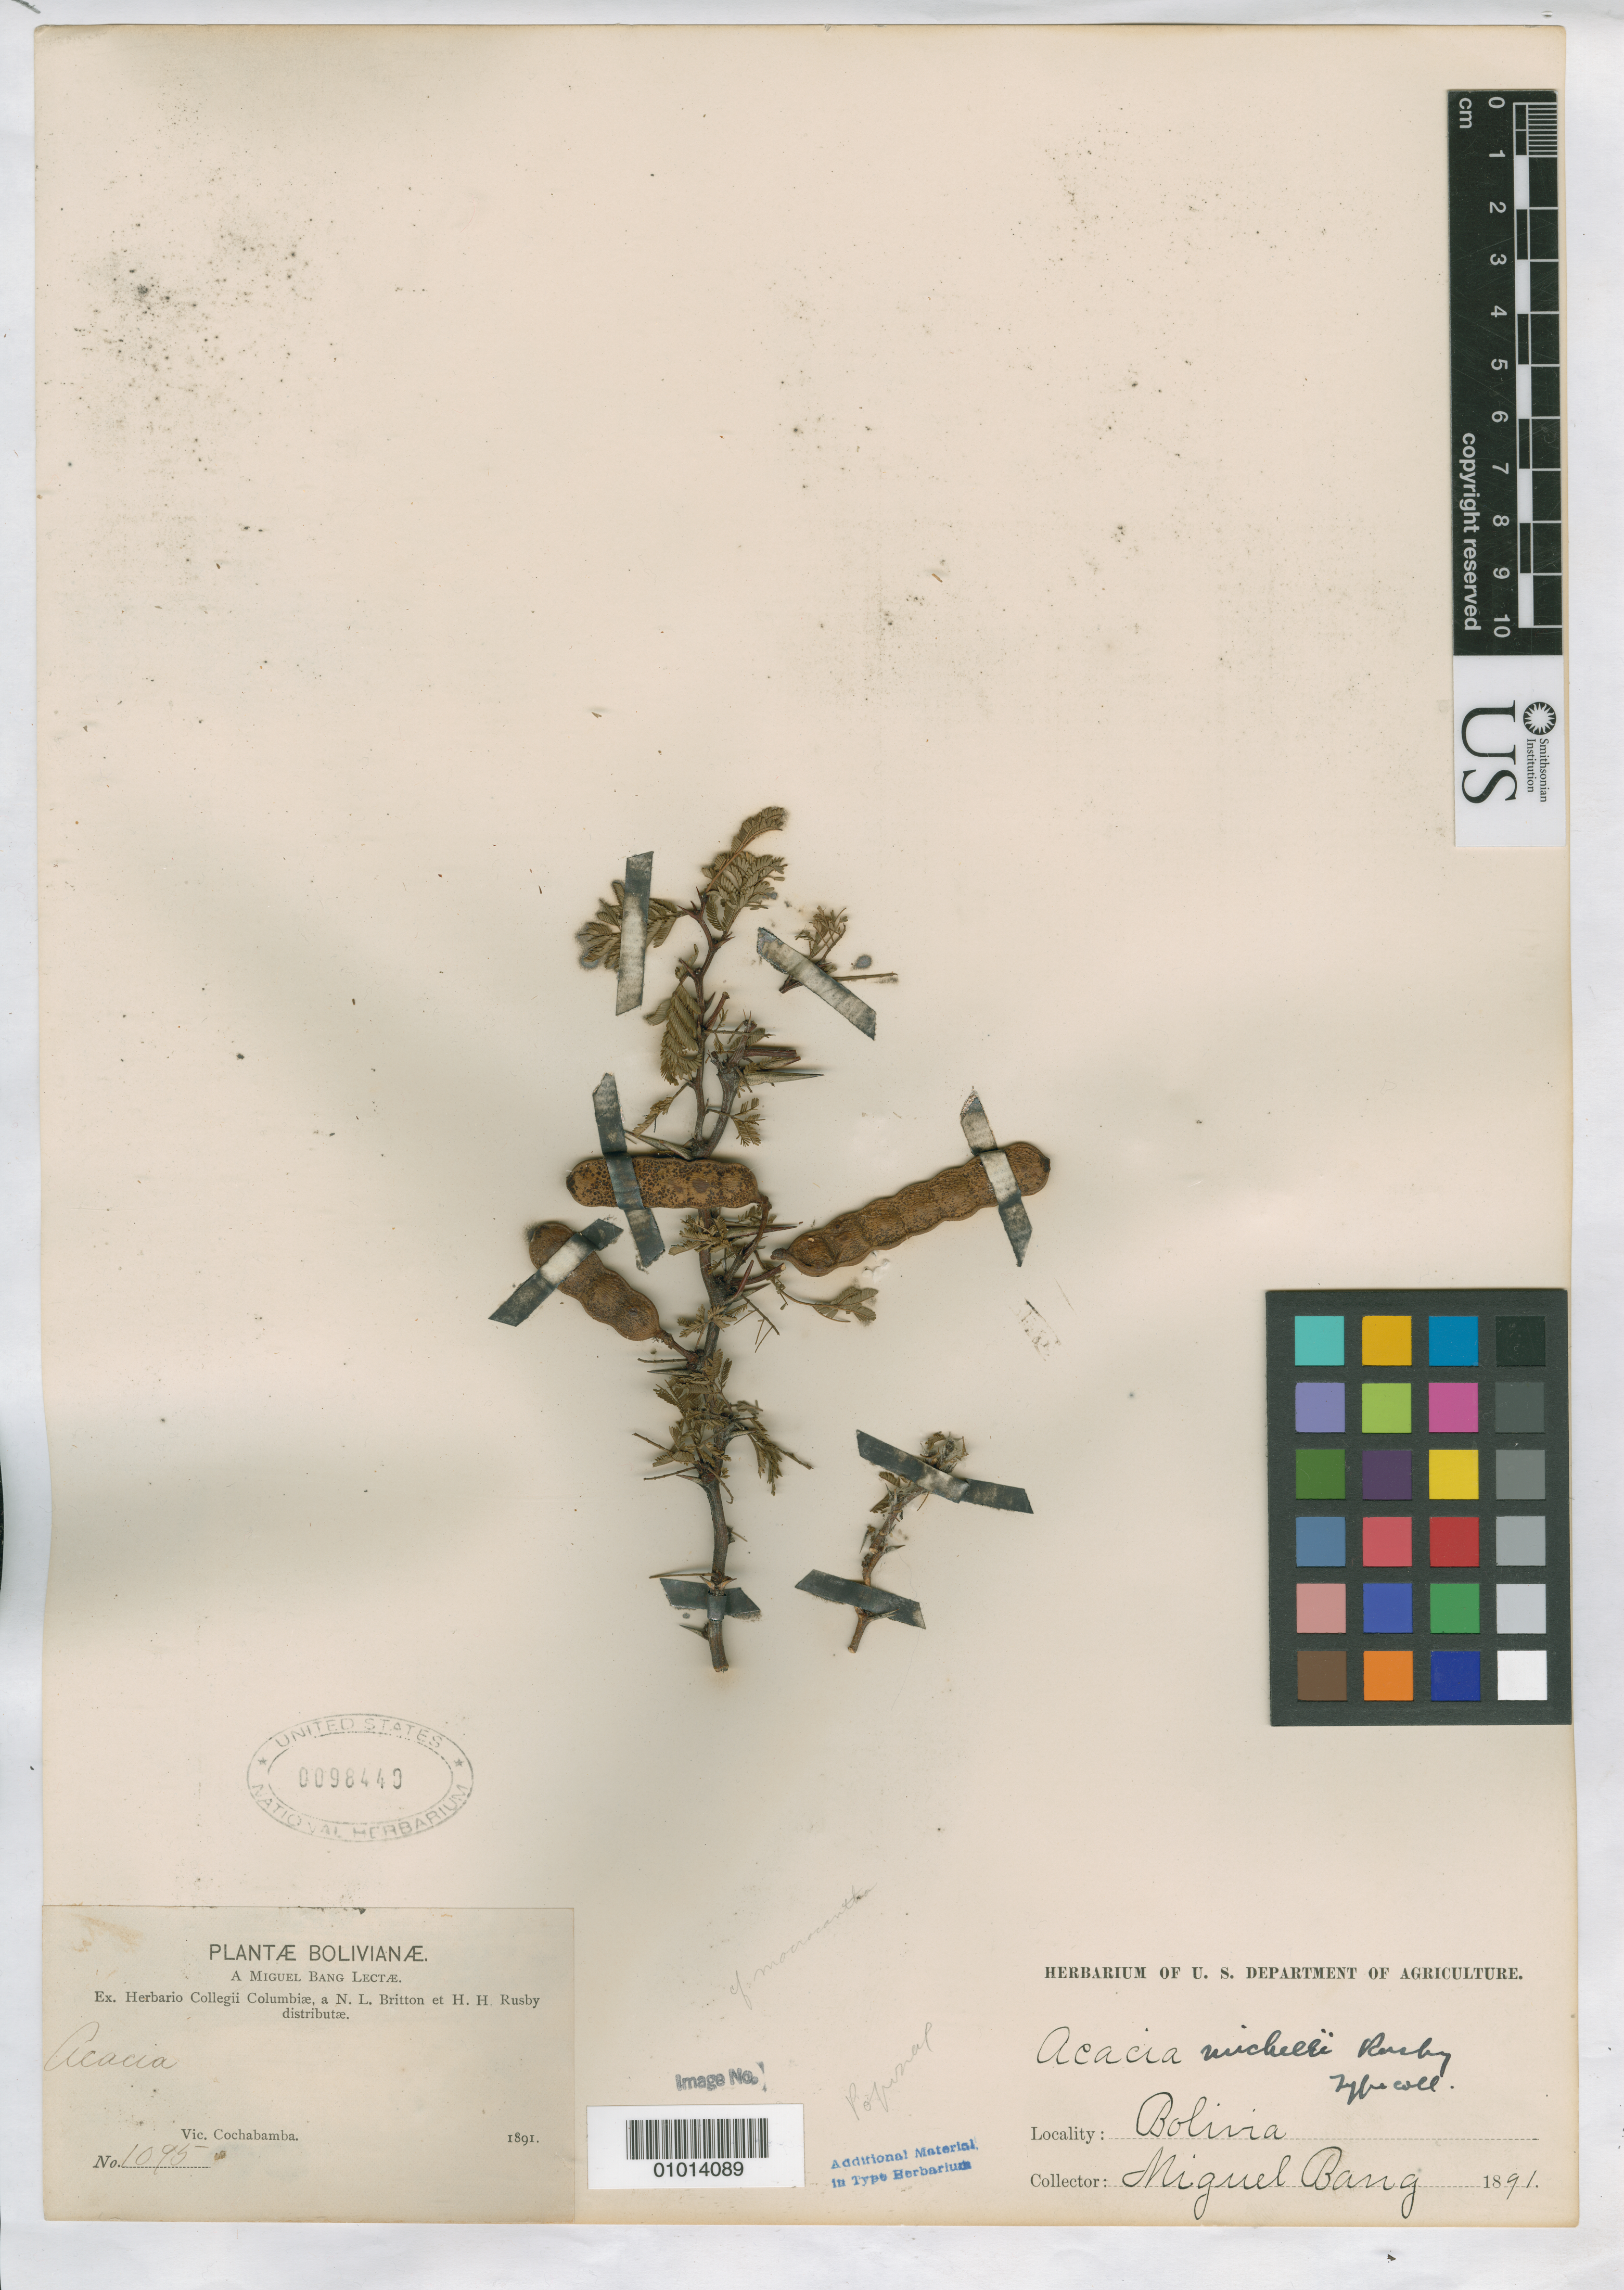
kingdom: Plantae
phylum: Tracheophyta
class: Magnoliopsida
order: Fabales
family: Fabaceae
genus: Acacia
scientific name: Acacia michelii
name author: Rusby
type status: Isotype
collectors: M. Bang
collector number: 1095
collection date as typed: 1891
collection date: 1891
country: Bolivia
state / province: Cochabamba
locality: Vicinity Cochabamba.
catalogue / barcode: US 98440